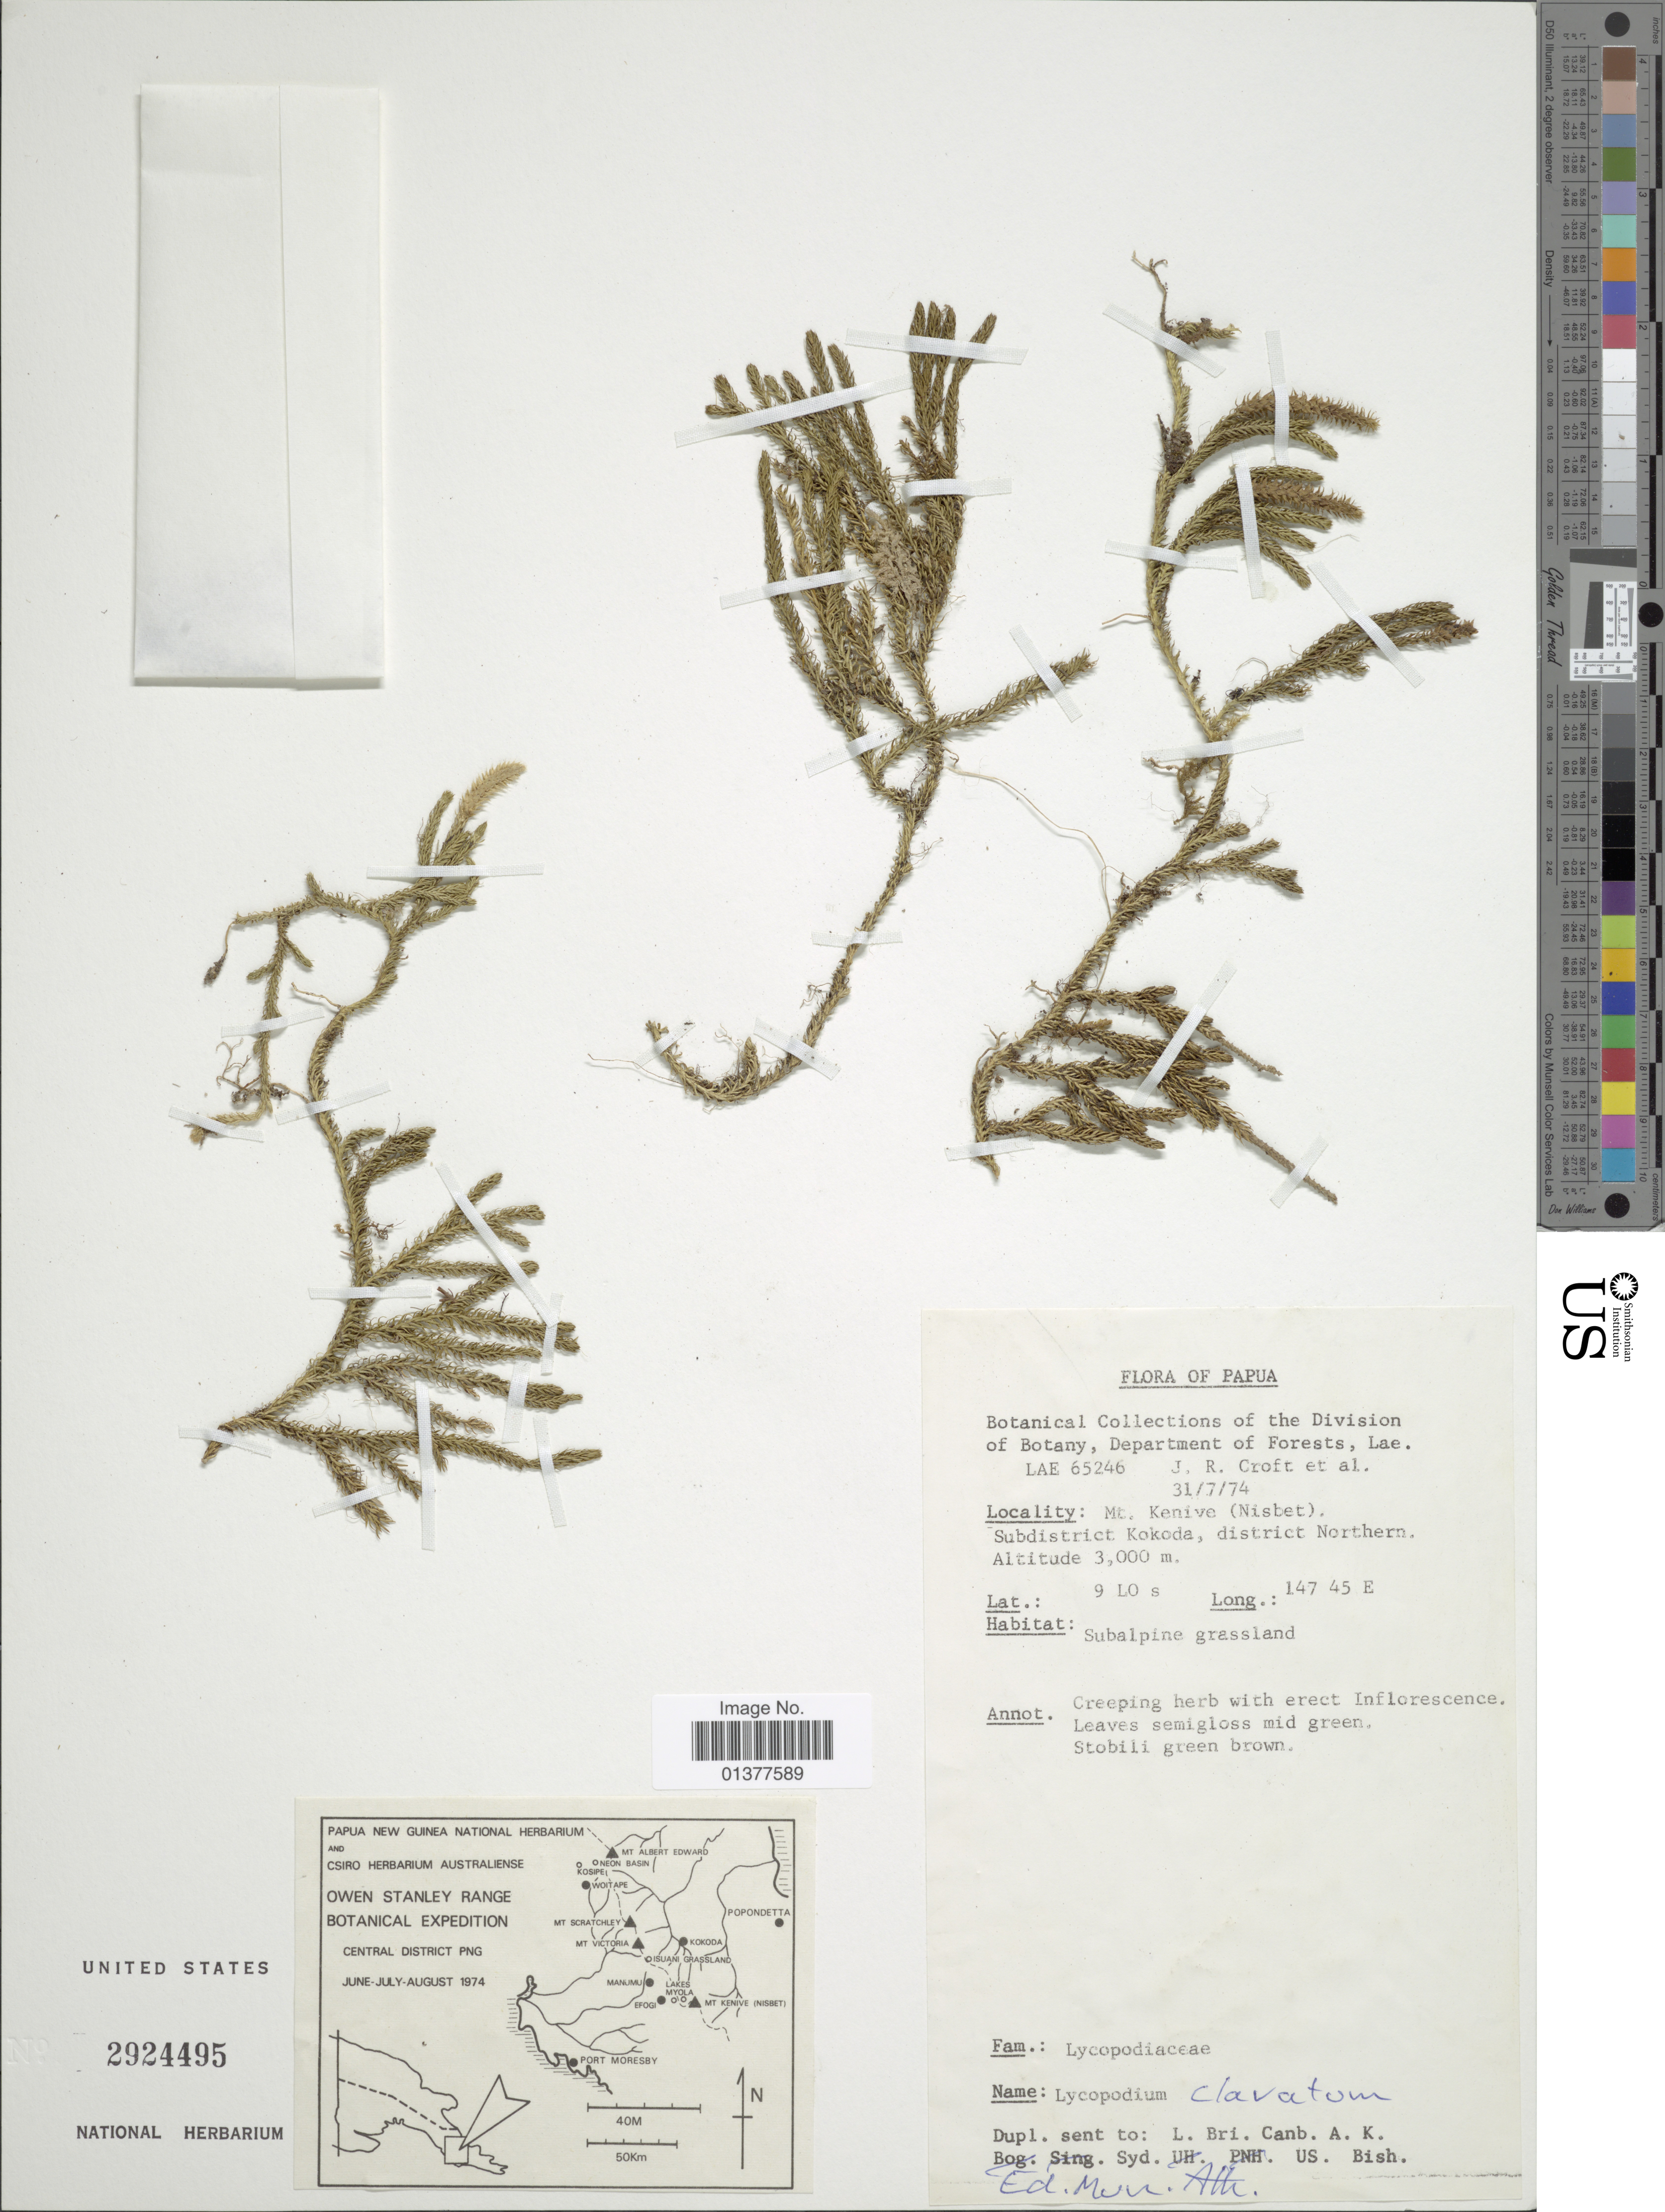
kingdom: Plantae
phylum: Tracheophyta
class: Lycopodiopsida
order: Lycopodiales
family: Lycopodiaceae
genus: Lycopodium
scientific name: Lycopodium papuanum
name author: Nessel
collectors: J. R. Croft & et al.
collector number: LAE65246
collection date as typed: Transcribed d/m/y: 31/7/74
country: Papua New Guinea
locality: Mt. Kenive(Nisbet) Subdistrict Kokoda, district Northern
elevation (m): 3000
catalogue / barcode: US 2924495